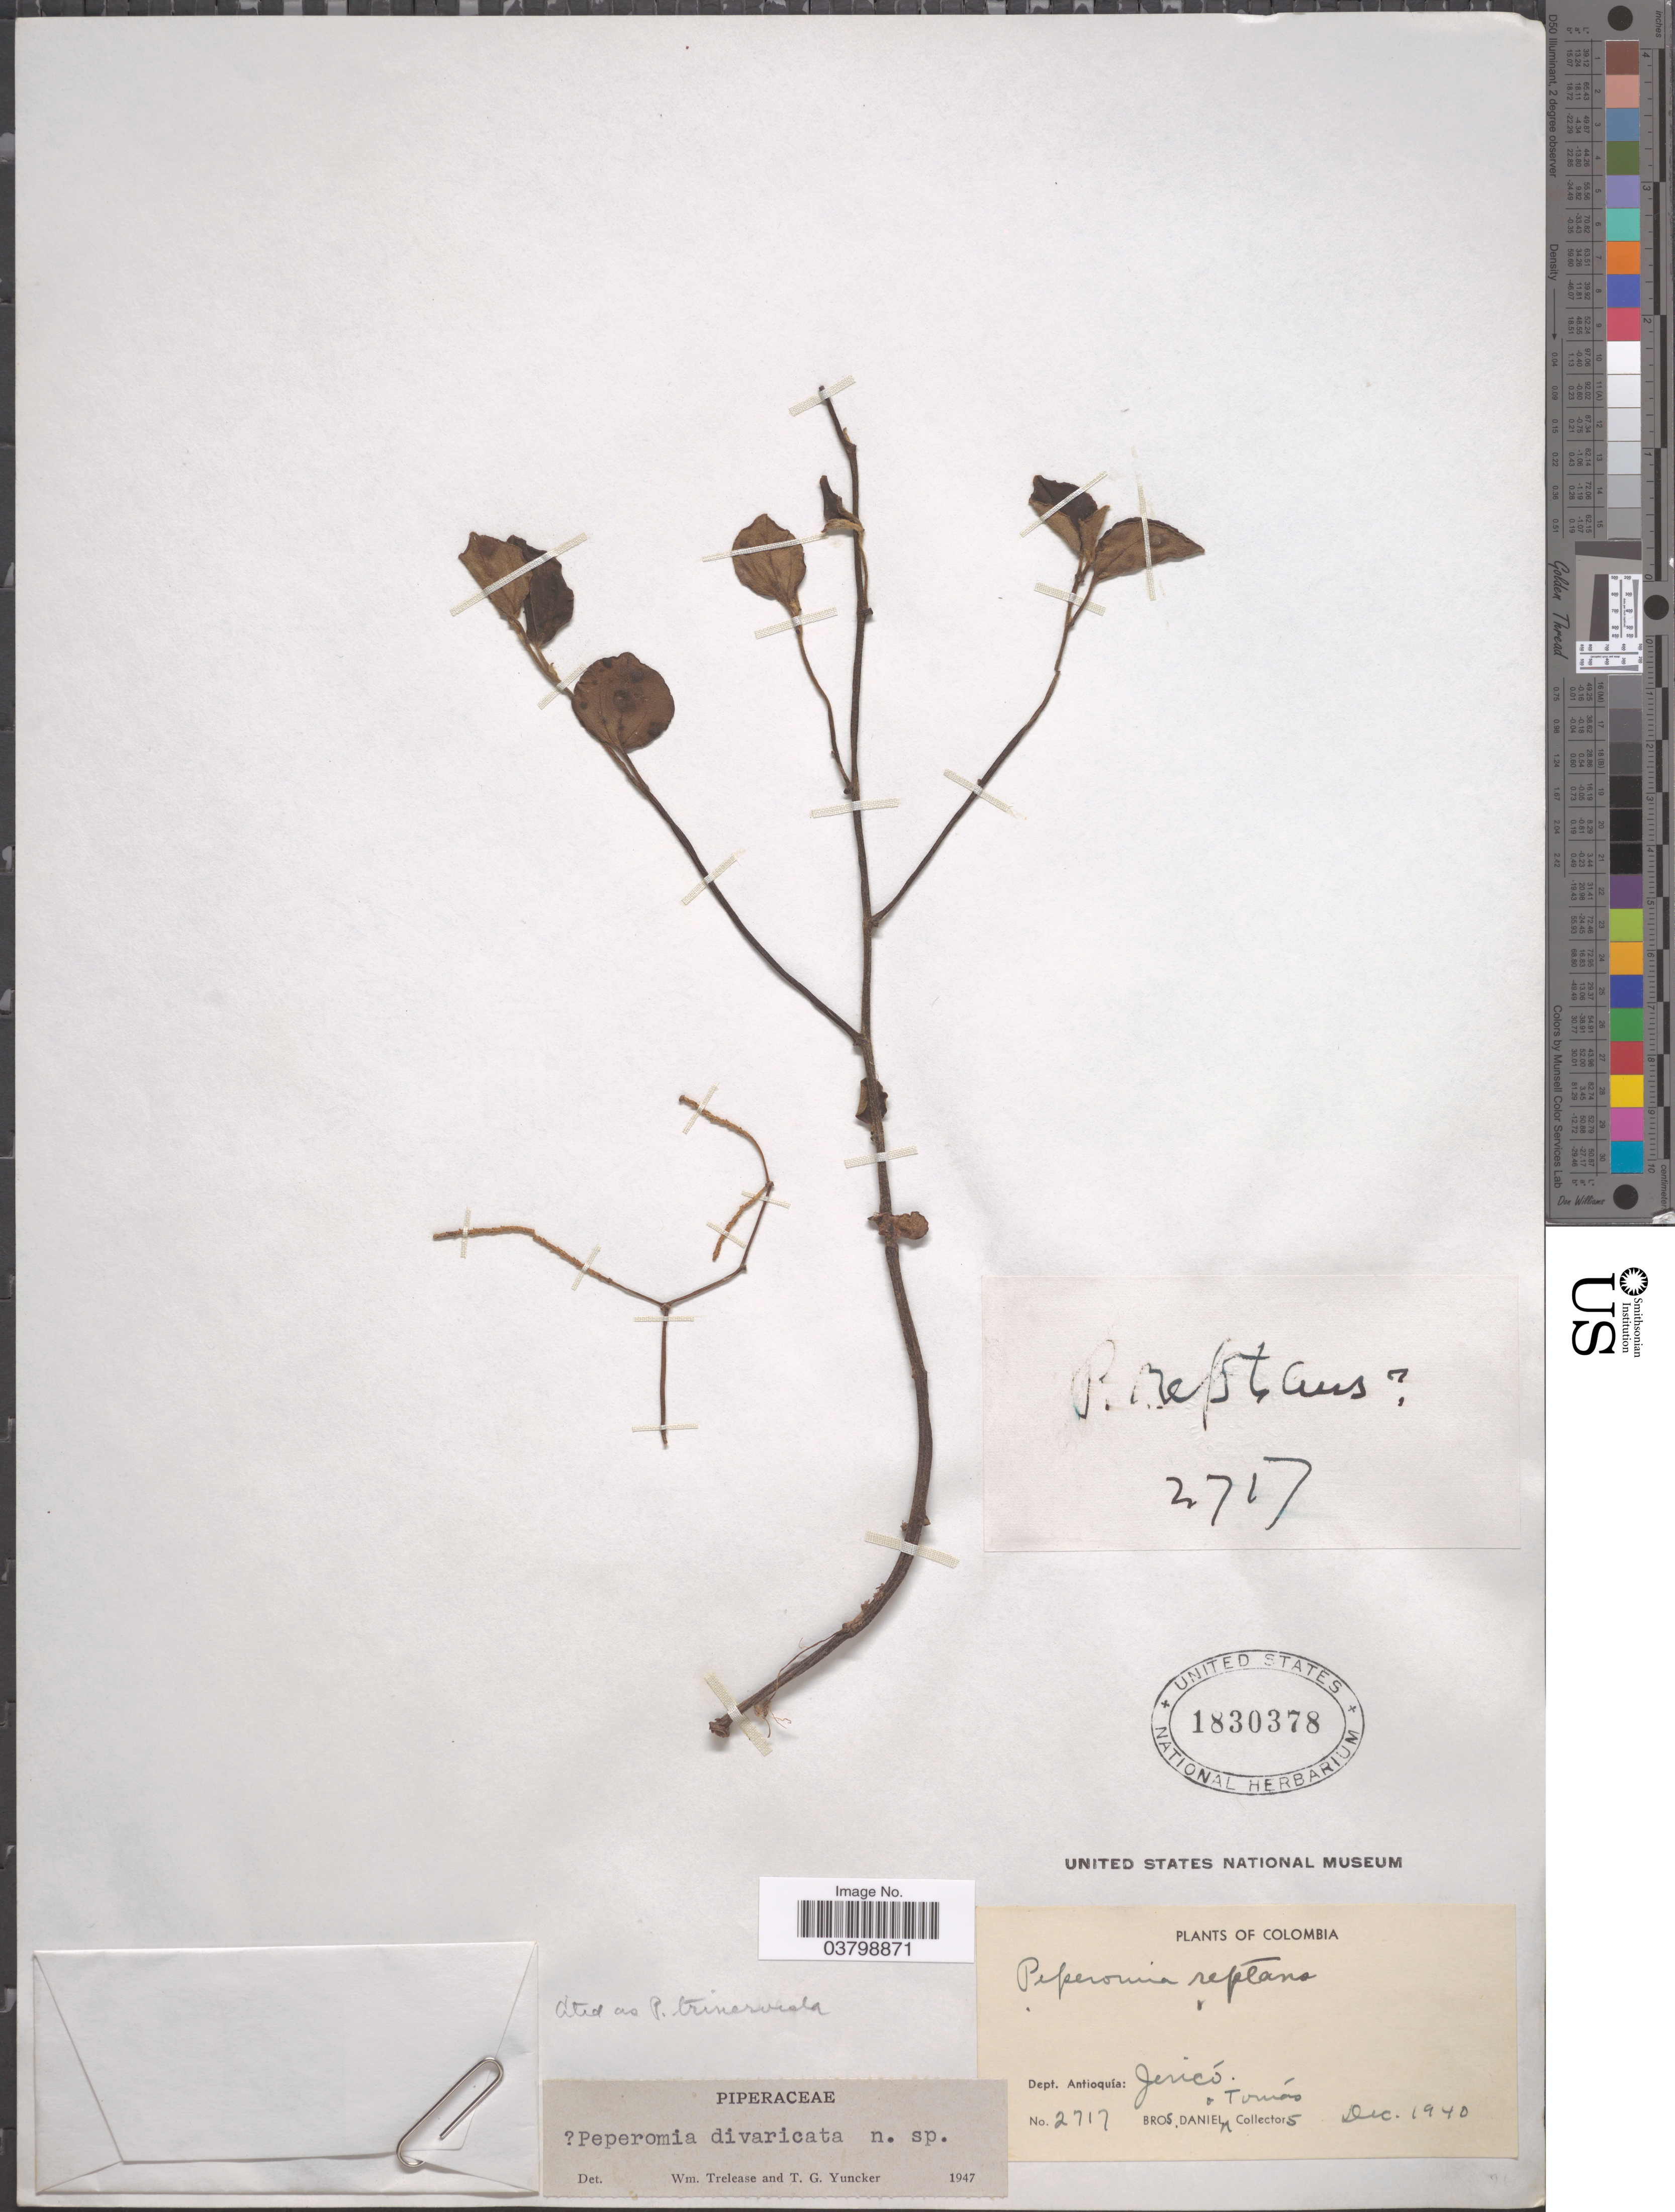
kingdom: Plantae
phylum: Tracheophyta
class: Magnoliopsida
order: Piperales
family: Piperaceae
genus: Peperomia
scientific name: Peperomia trinervula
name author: C. DC.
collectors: Bro. Daniel & B. Tomas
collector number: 2717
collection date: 1940-12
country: Colombia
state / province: Antioquia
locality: Dept. Antioquia: Jericó.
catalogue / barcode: US 1830378